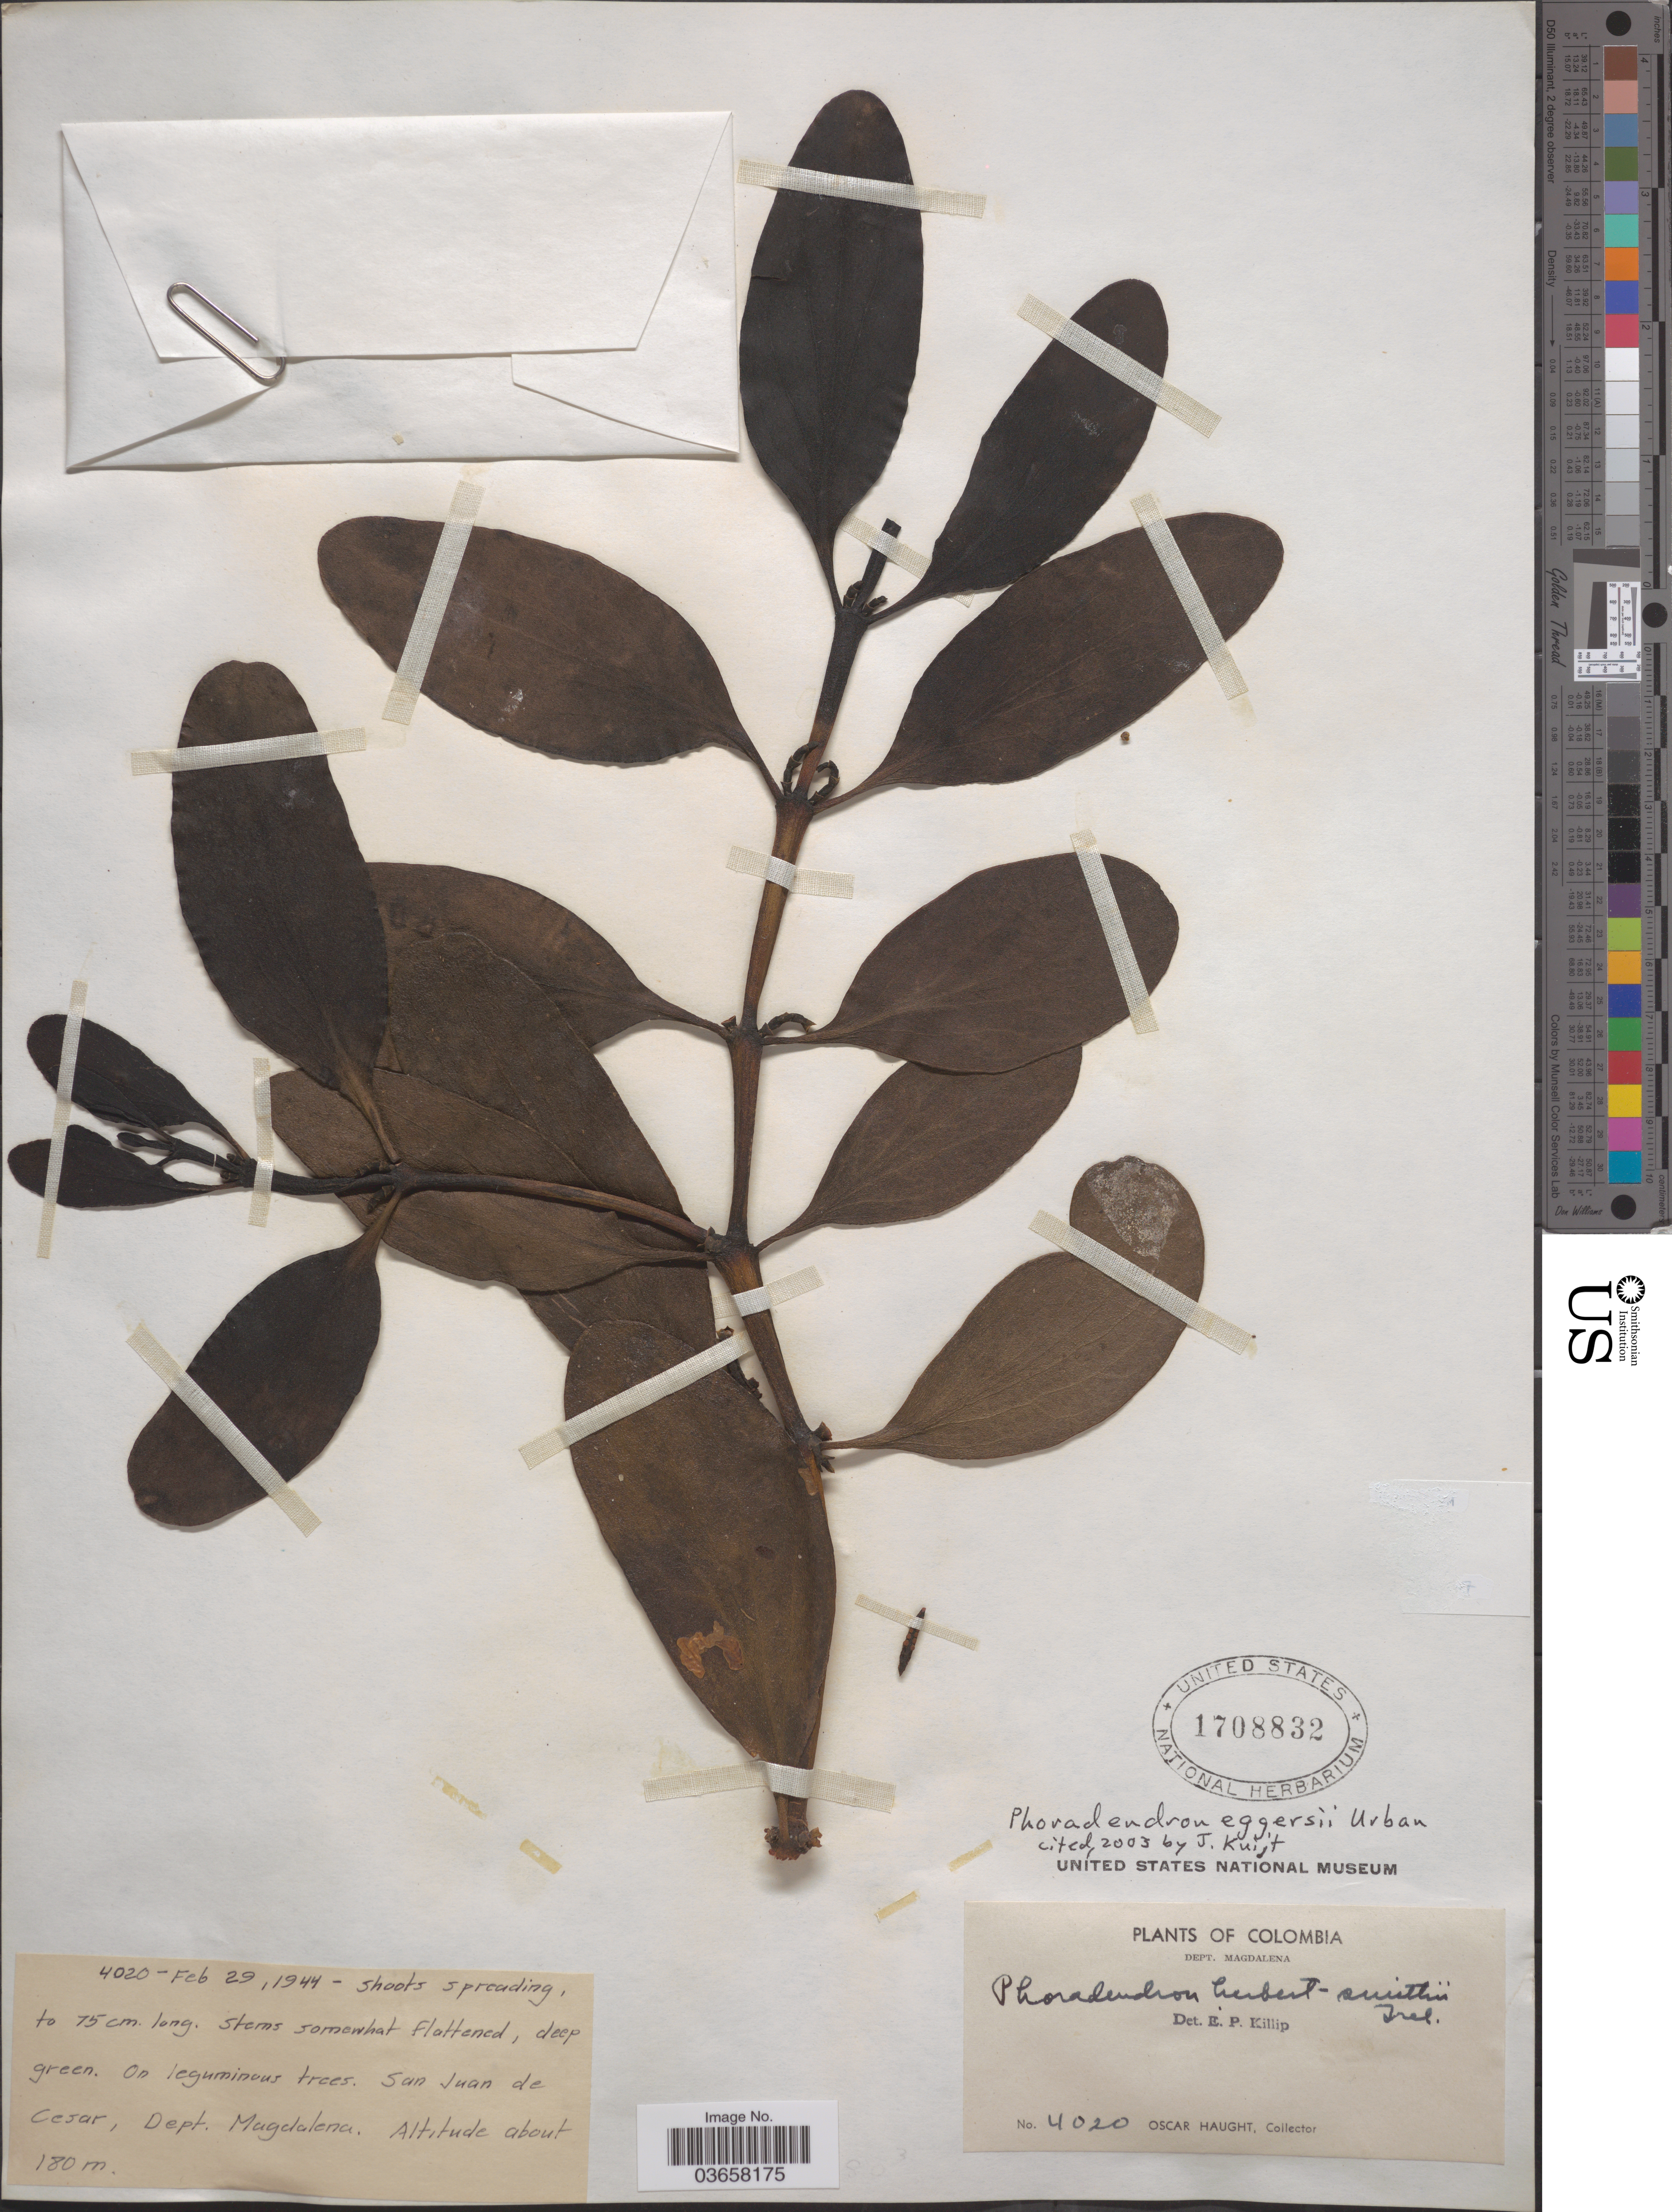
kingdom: Plantae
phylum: Tracheophyta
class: Magnoliopsida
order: Santalales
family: Viscaceae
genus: Phoradendron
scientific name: Phoradendron eggersii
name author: Urb.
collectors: O. Haught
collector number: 4020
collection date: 1944-02-29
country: Colombia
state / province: Magdalena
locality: Dept. Magdalena. San Juan de Cesar.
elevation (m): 180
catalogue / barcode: US 1708832